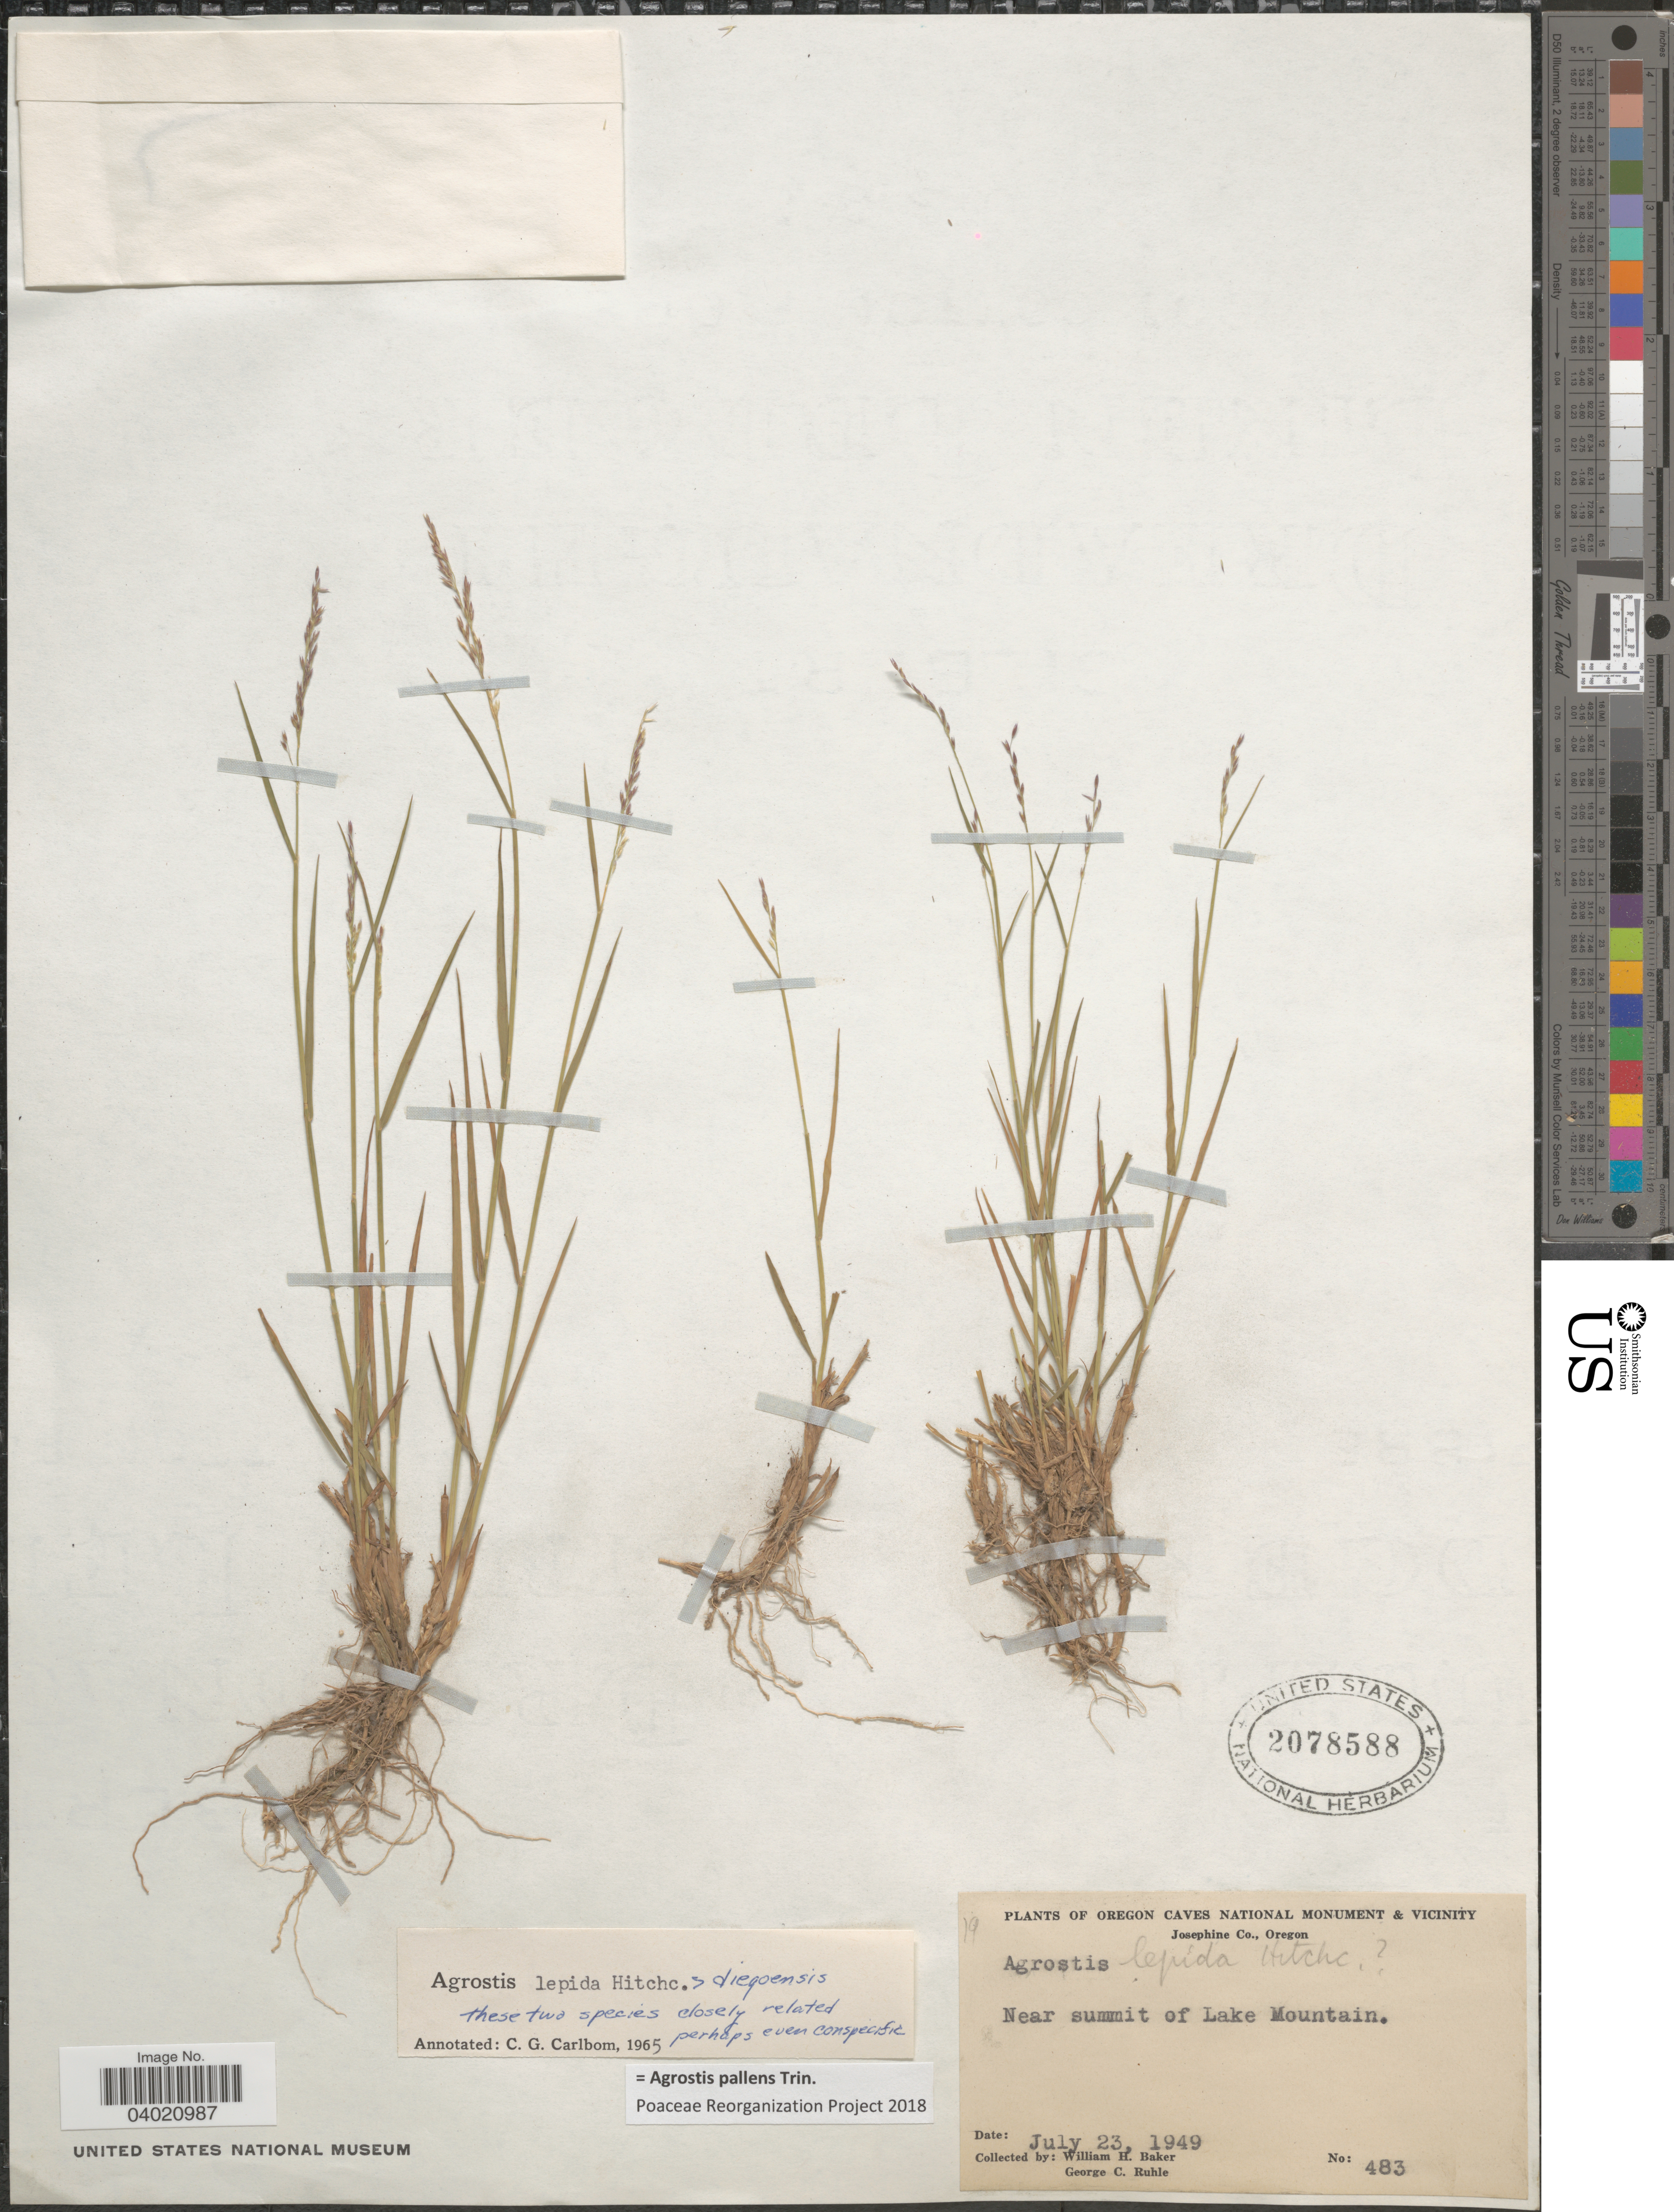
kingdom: Plantae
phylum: Tracheophyta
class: Liliopsida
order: Poales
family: Poaceae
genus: Agrostis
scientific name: Agrostis pallens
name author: Trin.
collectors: W. H. Baker & G. Ruhle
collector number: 483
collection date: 1949-07-23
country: United States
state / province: Oregon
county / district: Josephine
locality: Oregon Caves National Monument & Vicinity. Josephine Co. Near summit of Lake Mountain.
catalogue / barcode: US 2078588